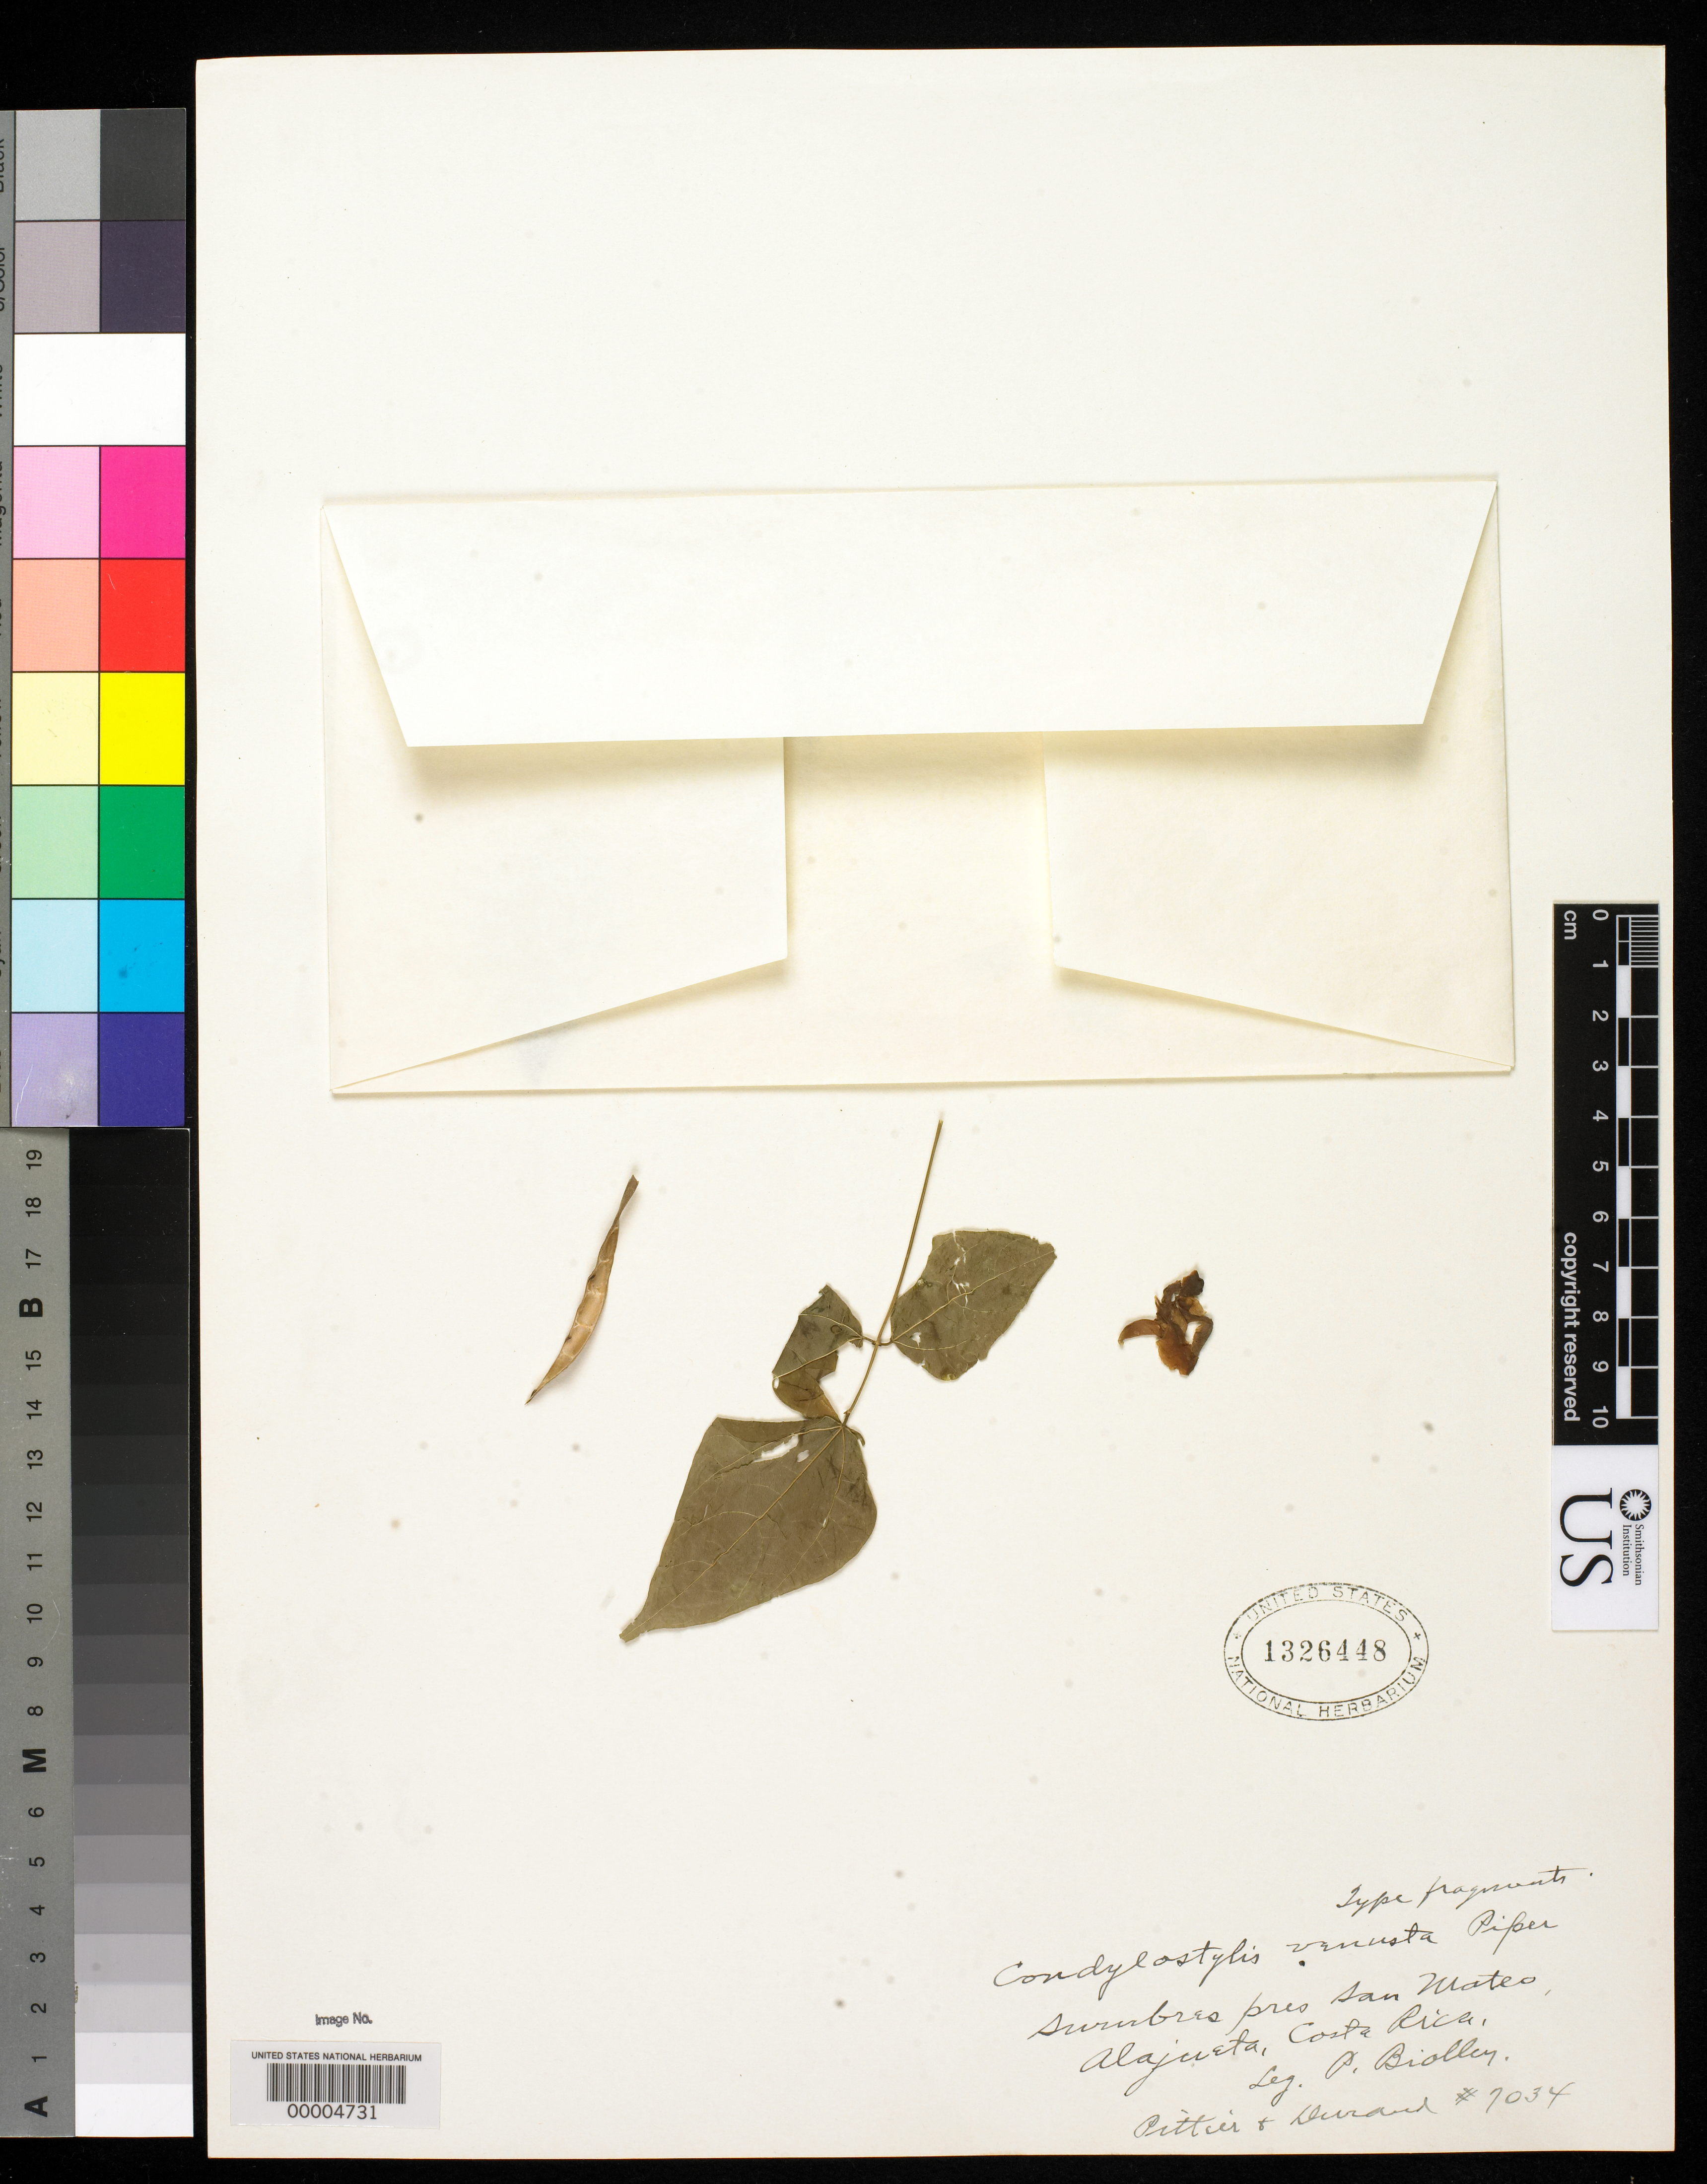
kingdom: Plantae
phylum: Tracheophyta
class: Magnoliopsida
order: Fabales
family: Fabaceae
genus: Condylostylis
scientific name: Condylostylis venusta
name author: Piper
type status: Type Fragment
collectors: P. Biolley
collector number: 7034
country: Costa Rica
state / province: Alajuela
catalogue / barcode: US 1326448